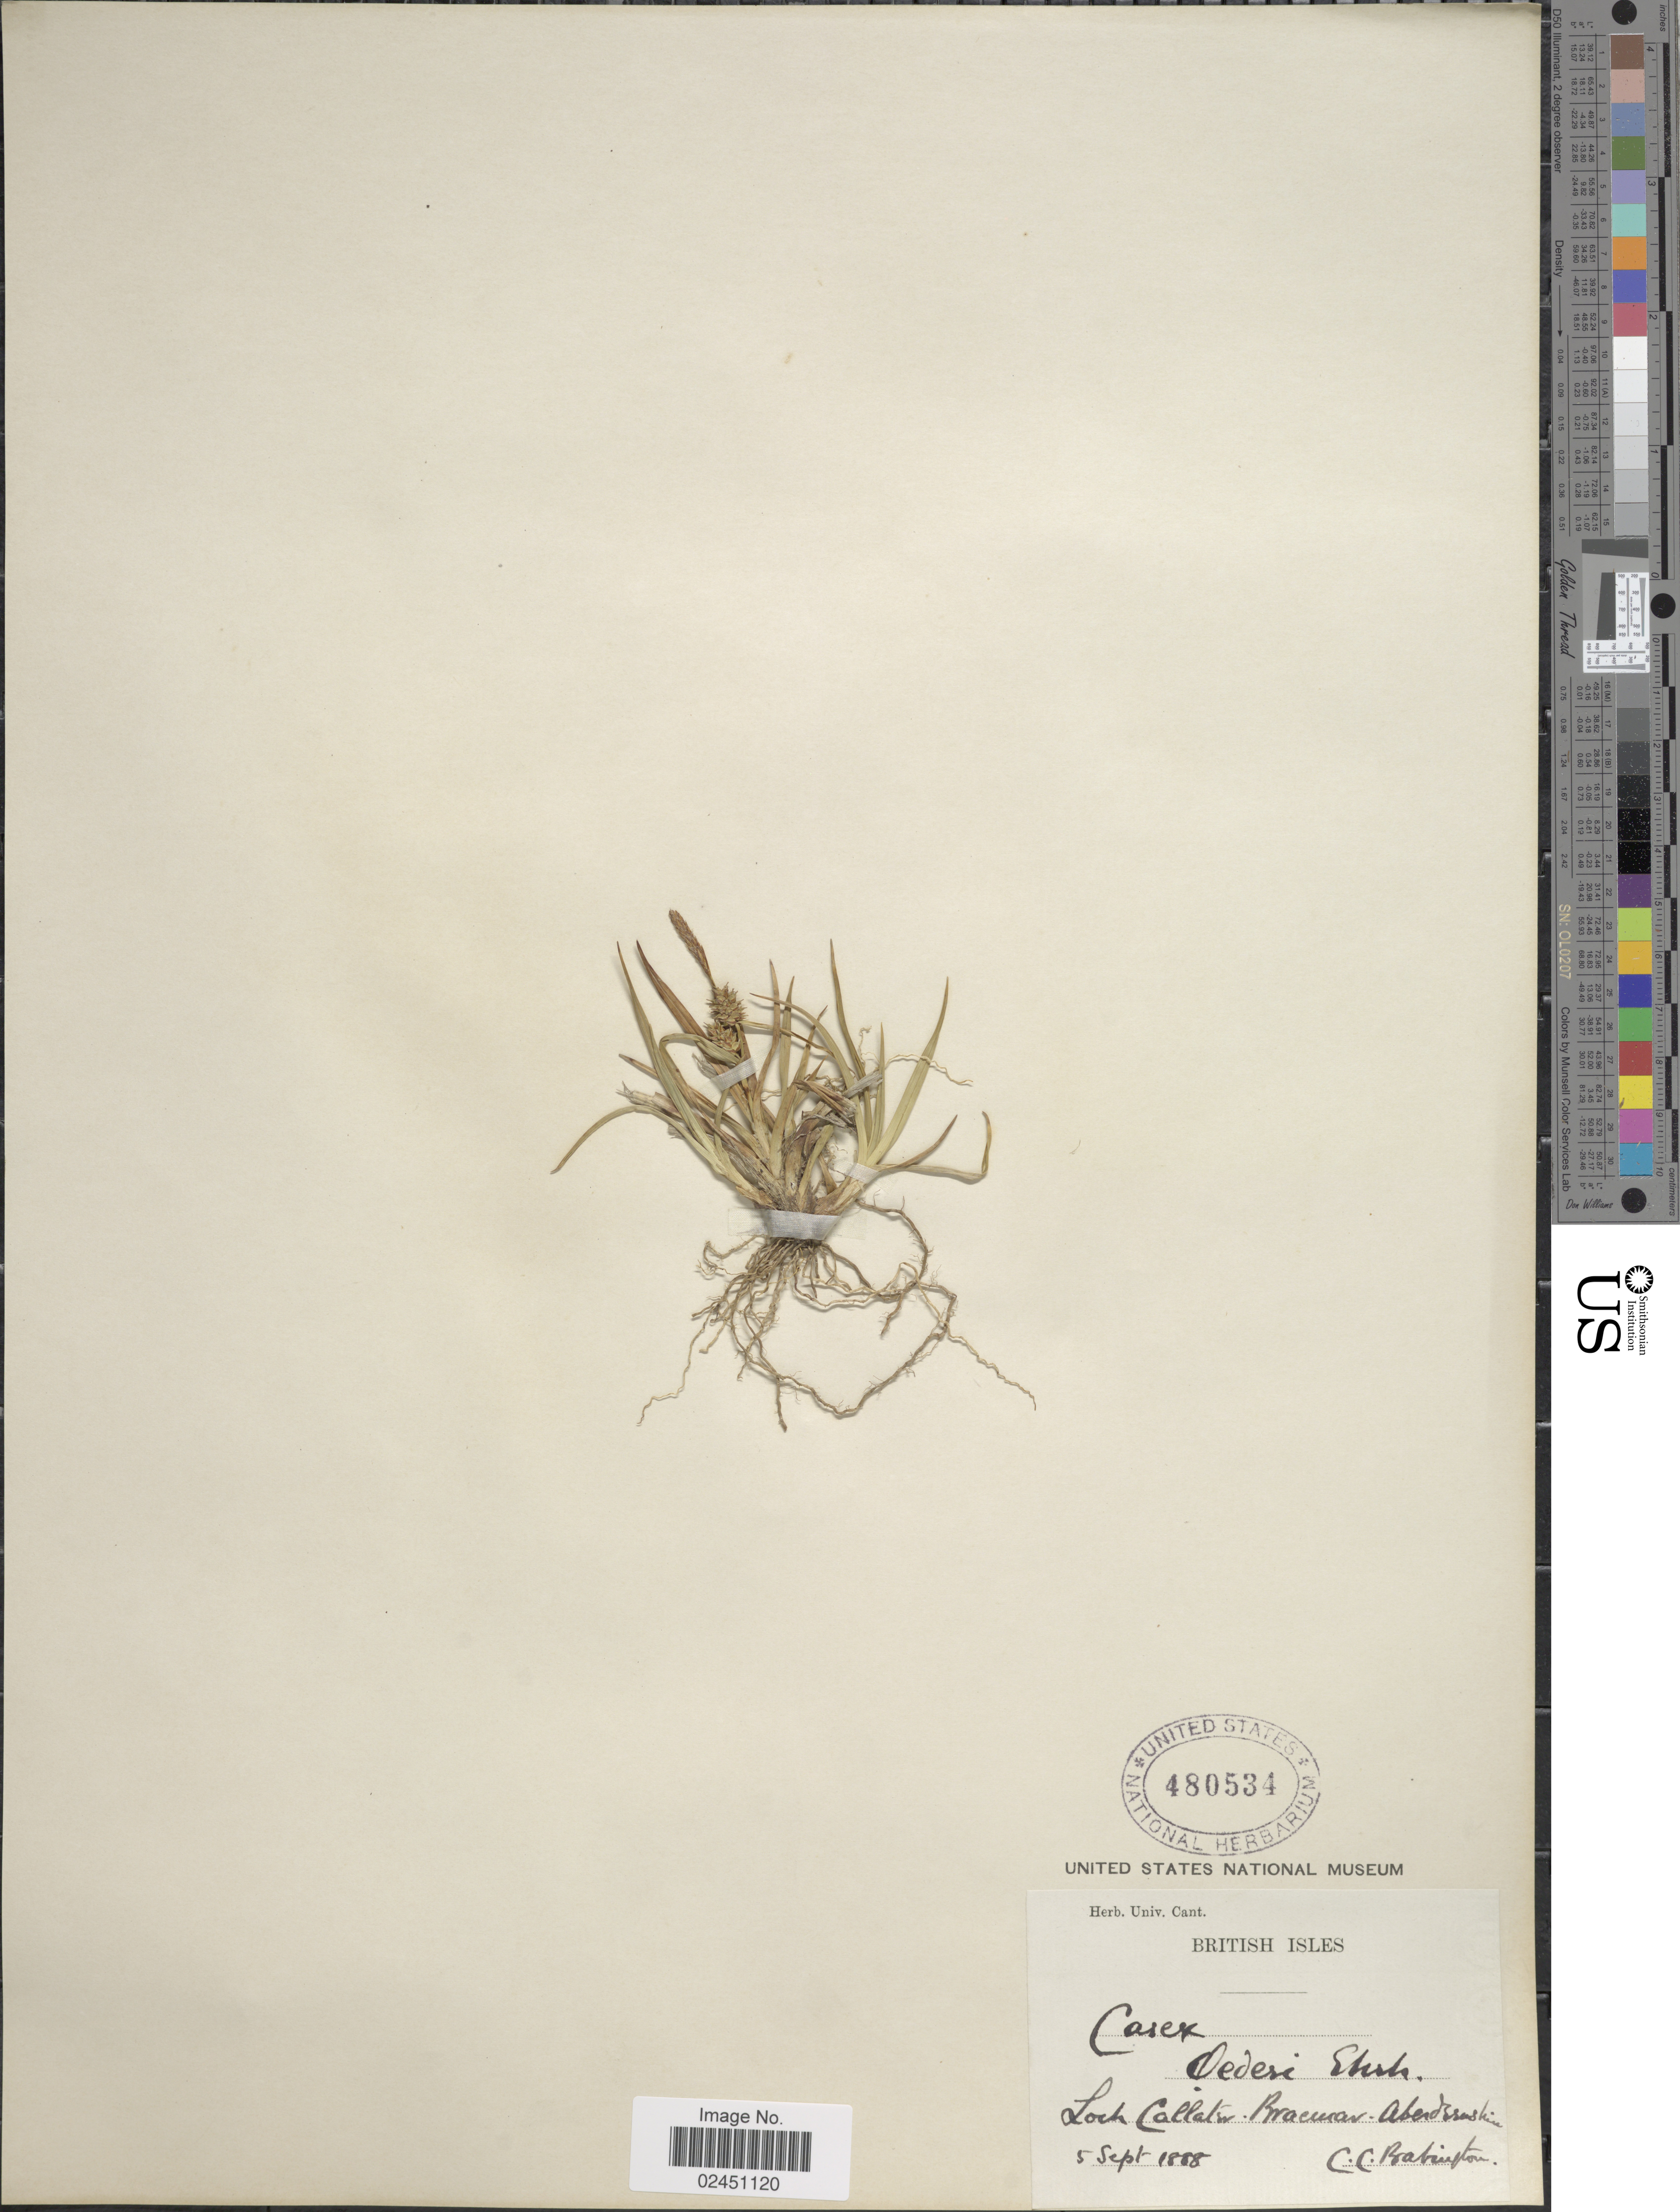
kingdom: Plantae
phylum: Tracheophyta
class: Liliopsida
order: Poales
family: Cyperaceae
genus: Carex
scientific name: Carex oederi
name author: Retz.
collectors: C. Babington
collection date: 1888-09-05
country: United Kingdom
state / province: Scotland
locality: Loch Callater Braemar. Aberdeenshire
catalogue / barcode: US 480534